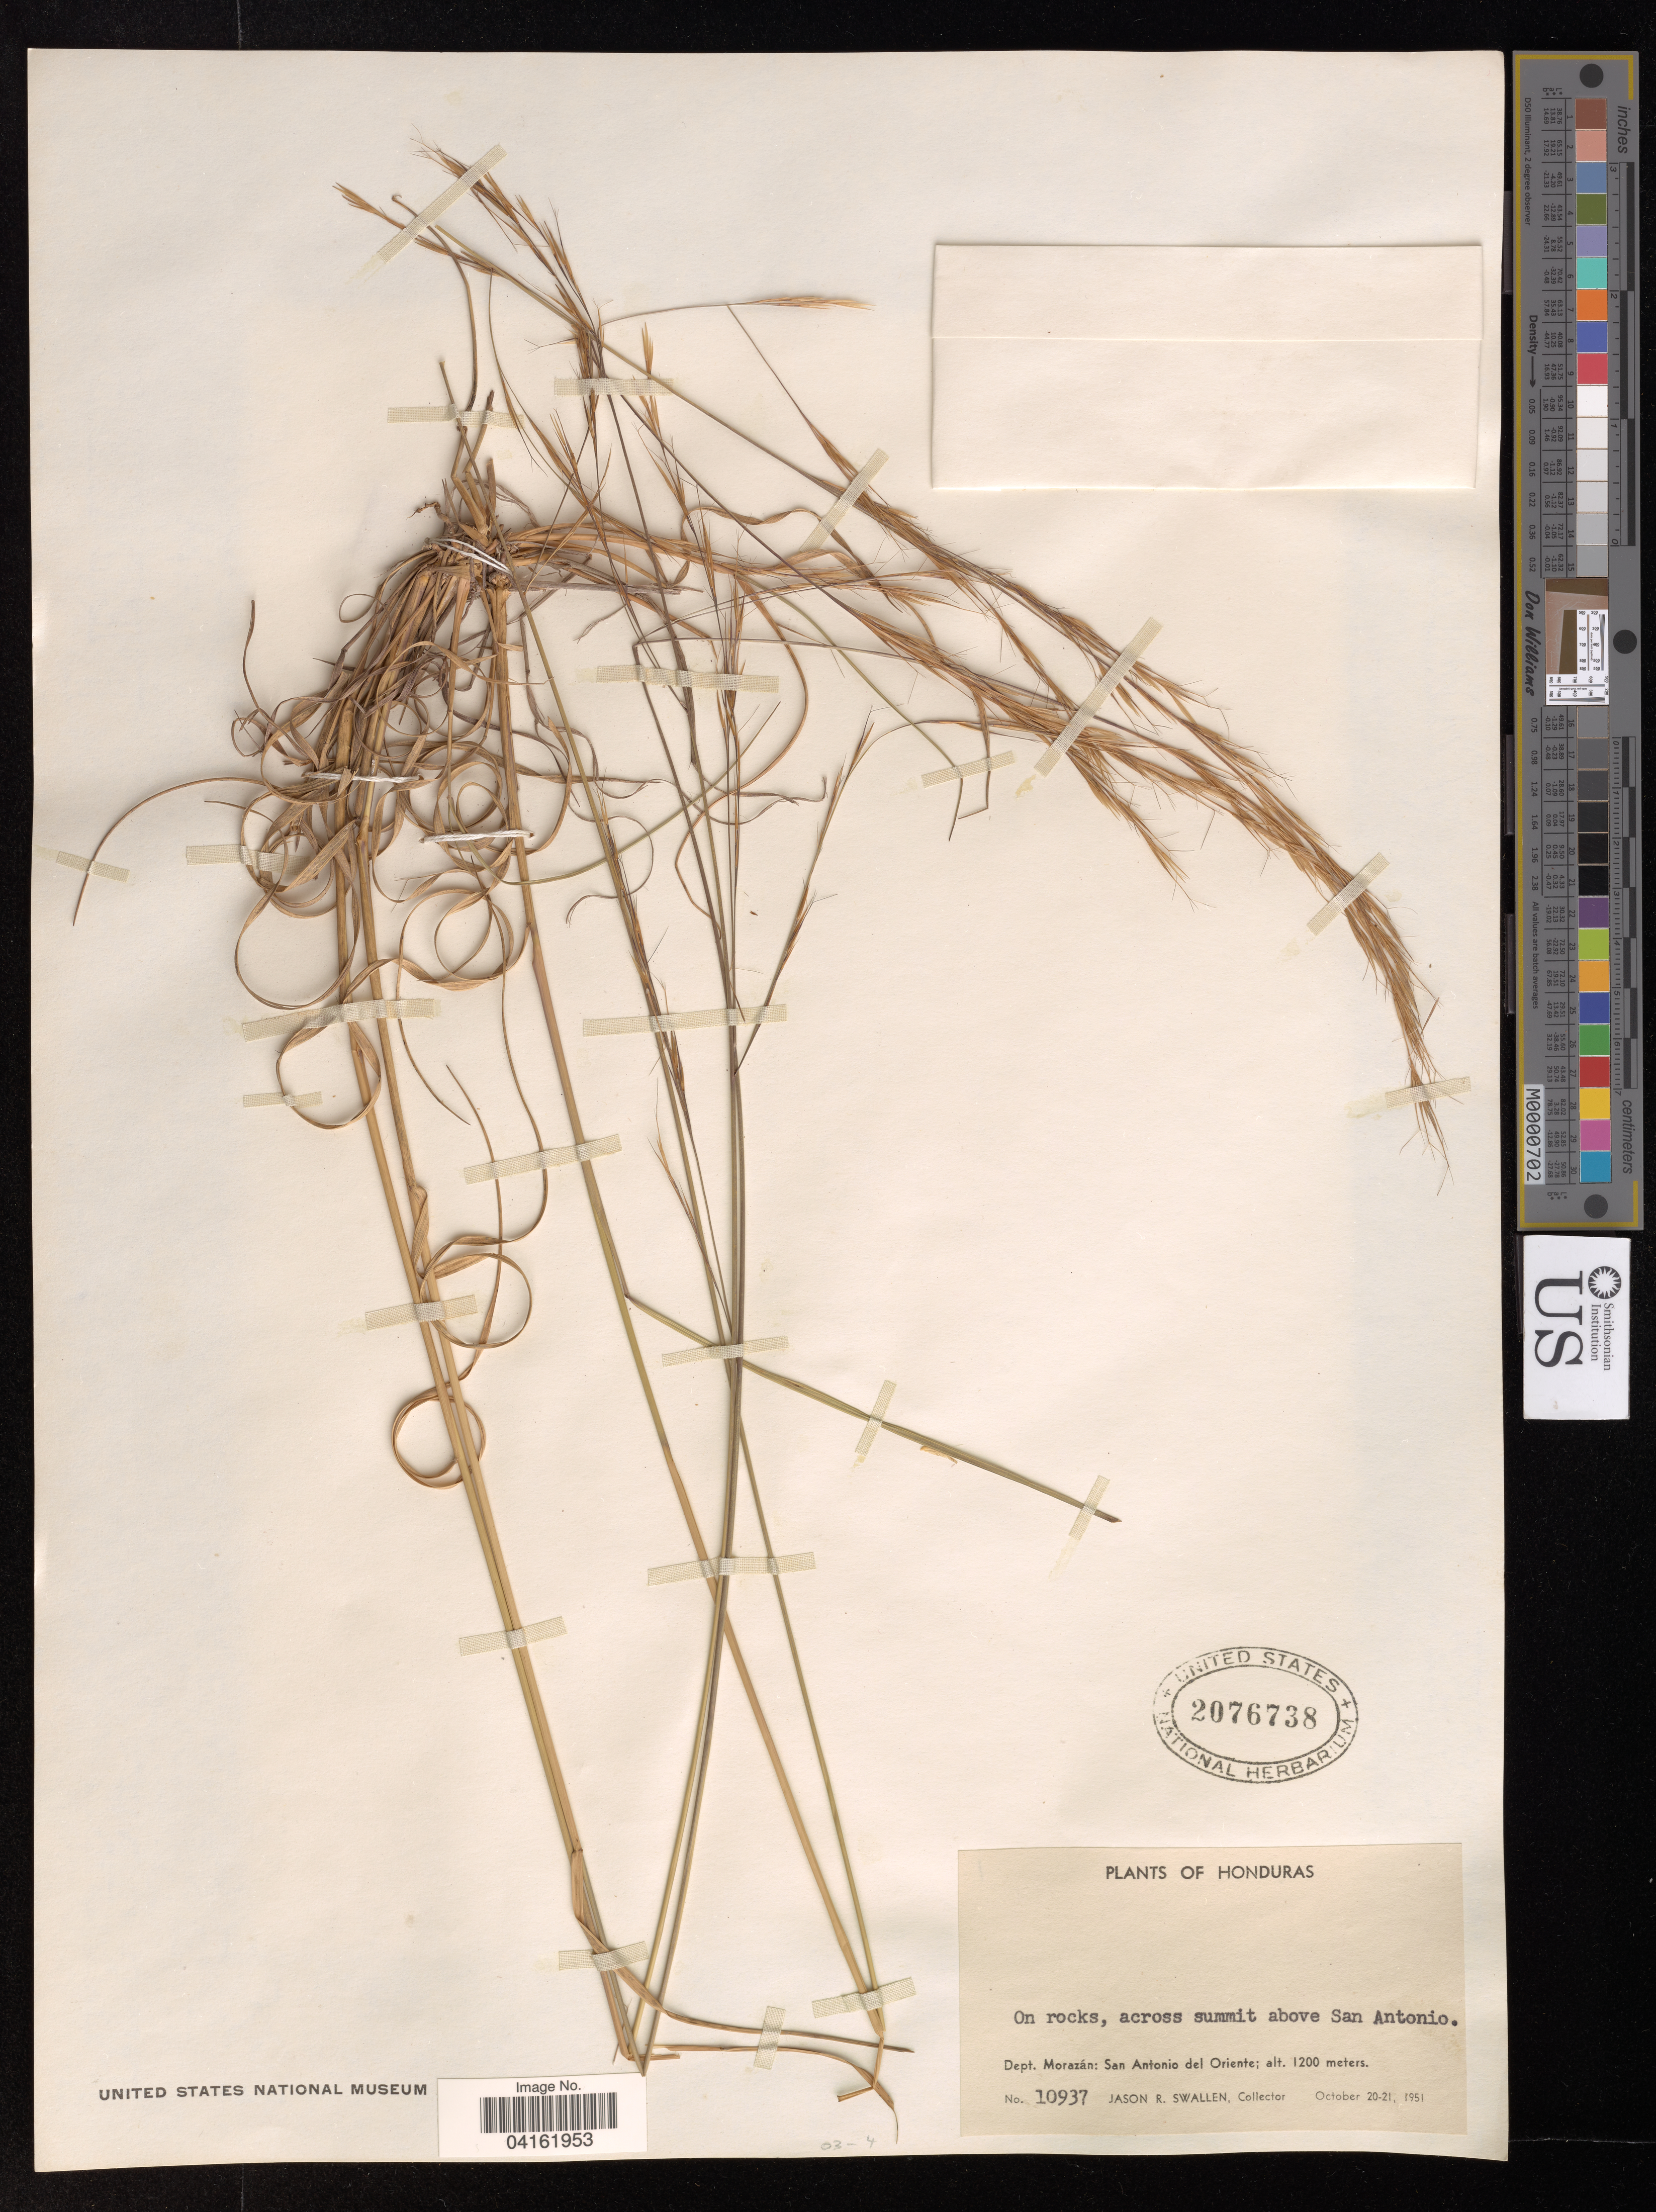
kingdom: Plantae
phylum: Tracheophyta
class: Liliopsida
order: Poales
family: Poaceae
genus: Aristida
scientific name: Aristida sp.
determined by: Strong, Mark T., (BOT), Smithsonian Institution - National Museum of Natural History (UNITED STATES)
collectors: J. R. Swallen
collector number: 10937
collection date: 1951-10-20/1951-10-21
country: Honduras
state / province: Fco. Morazán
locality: Across summit above San Antonio. Dept. Morazán: Sam Antonio del Oriente.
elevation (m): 1200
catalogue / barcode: US 2076738